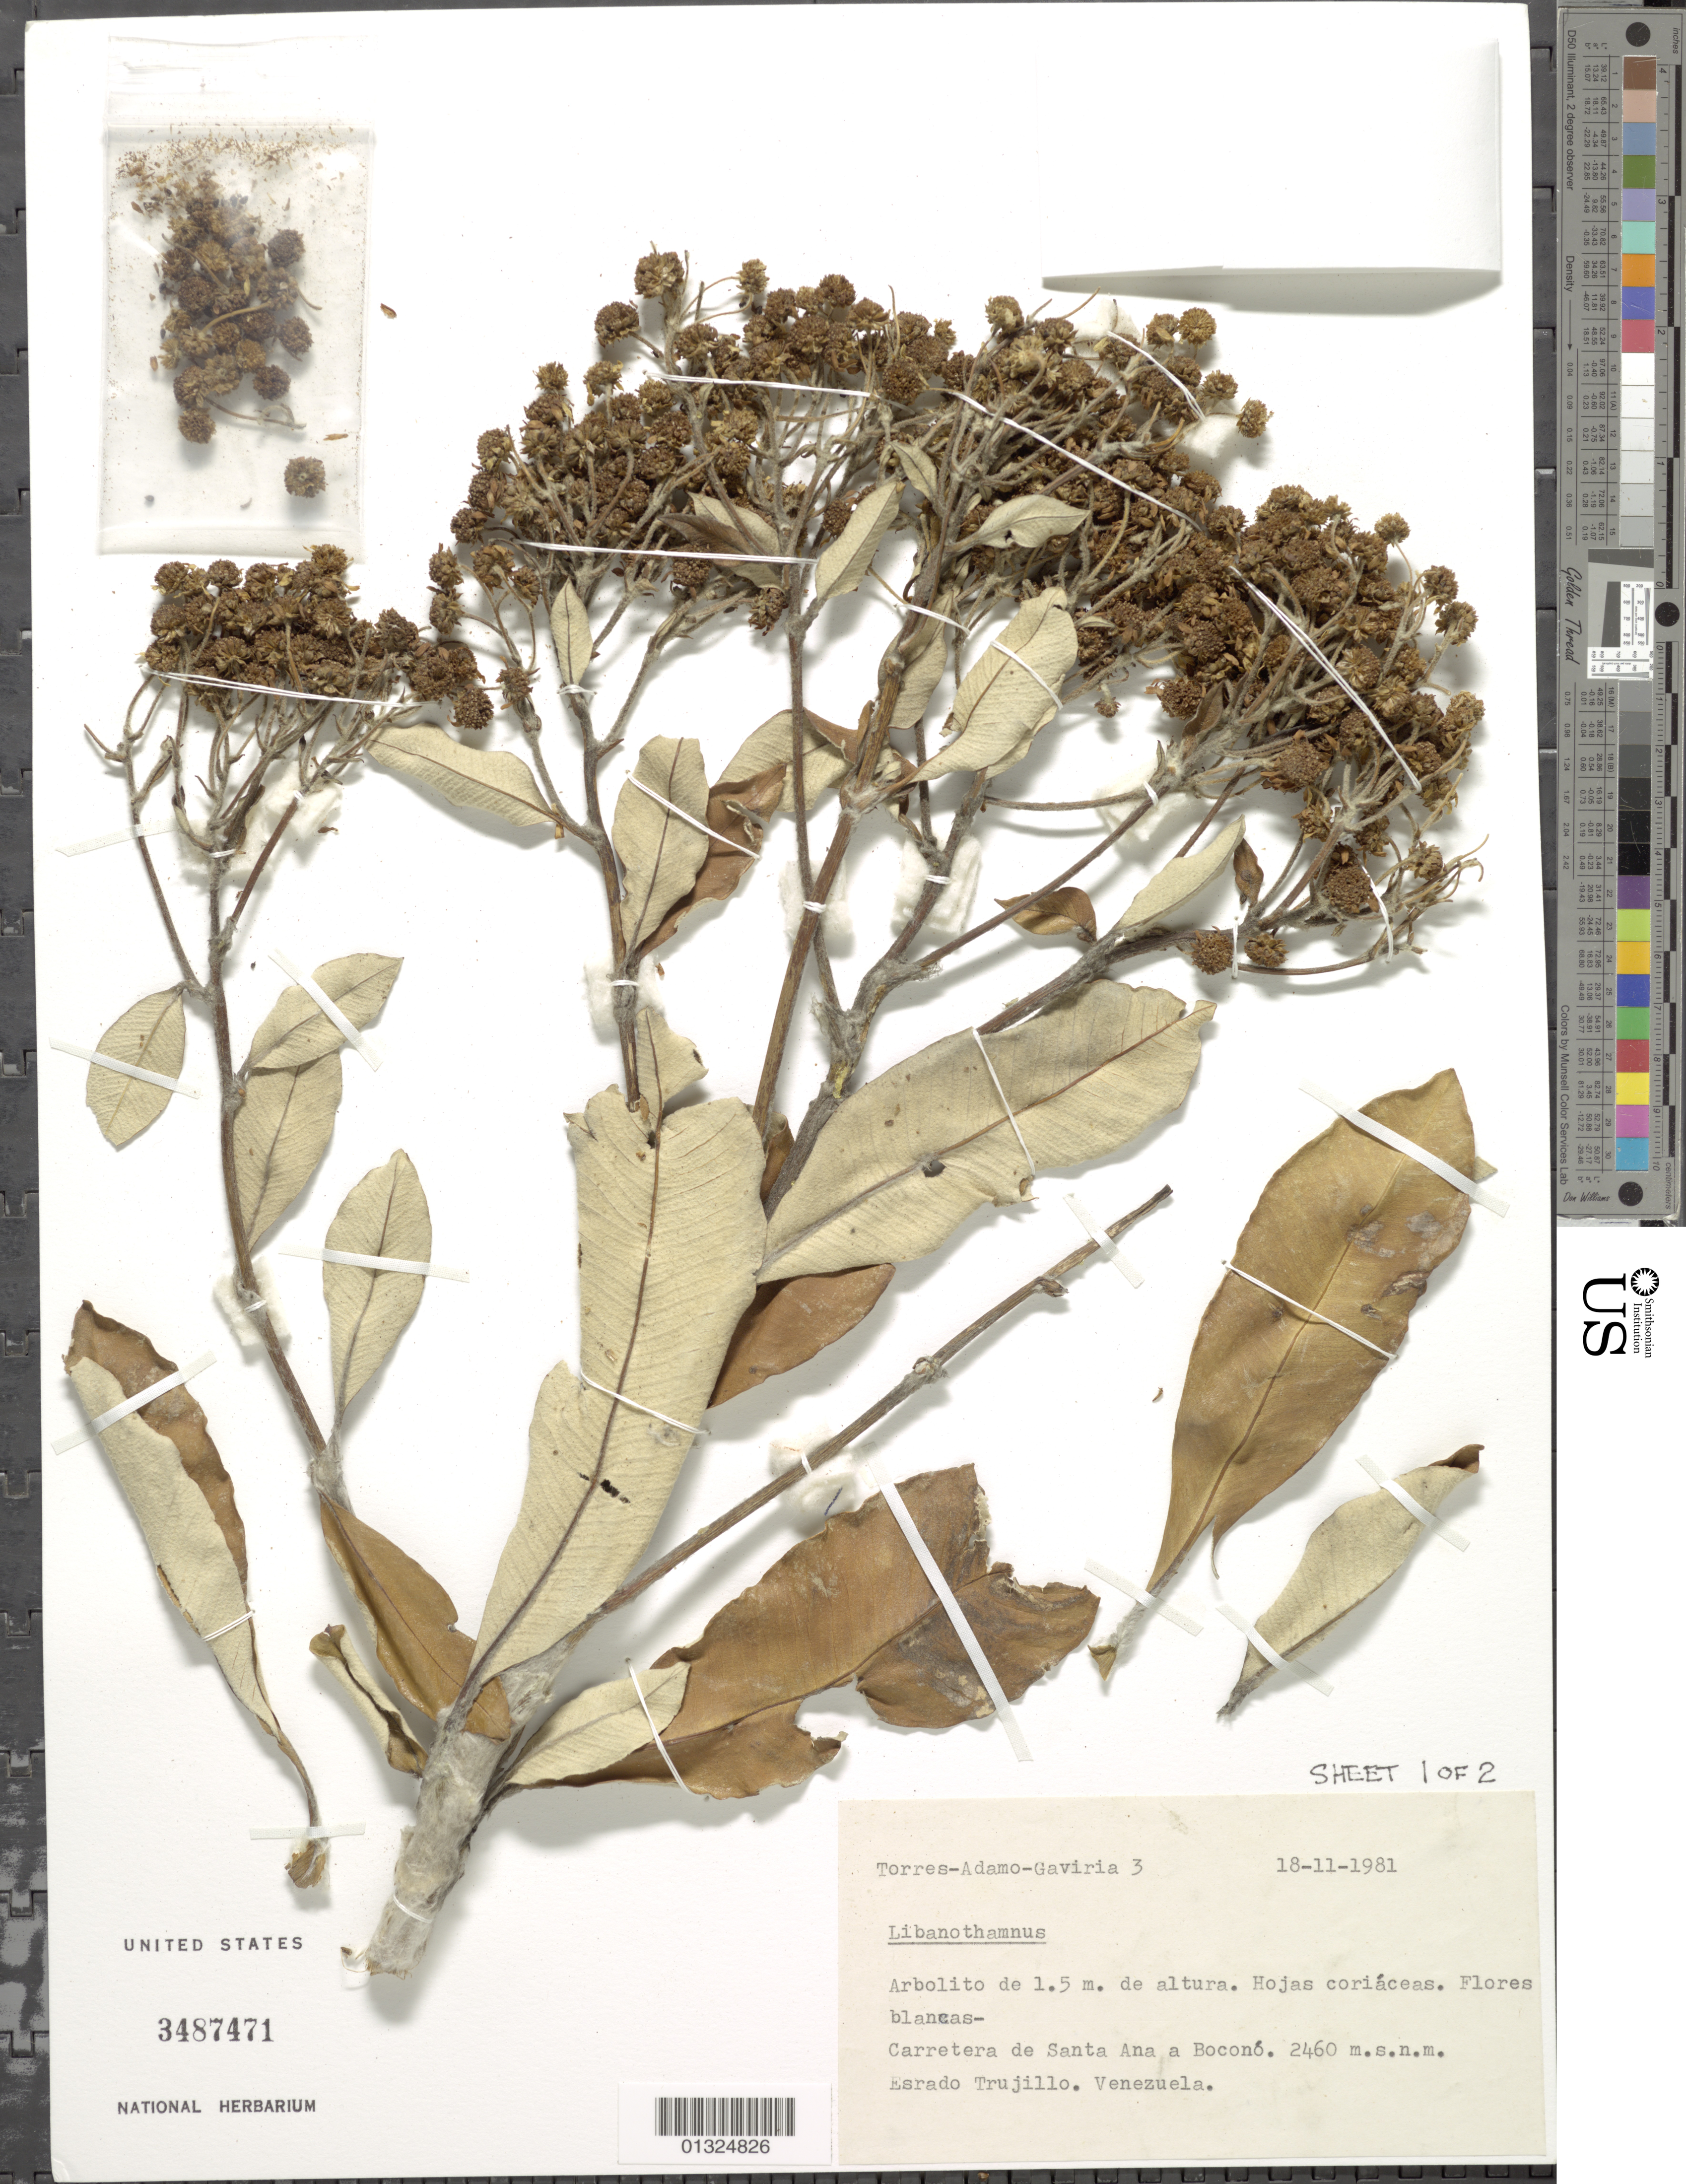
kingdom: Plantae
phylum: Tracheophyta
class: Magnoliopsida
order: Asterales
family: Asteraceae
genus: Libanothamnus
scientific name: Libanothamnus sp.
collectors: -. Torres, G. Adamo & Gaviria, --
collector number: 3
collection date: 1981-11-18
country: Venezuela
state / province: Trujillo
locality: Carretera de Santa Ana a Boconó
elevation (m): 2460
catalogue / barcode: US 3487471